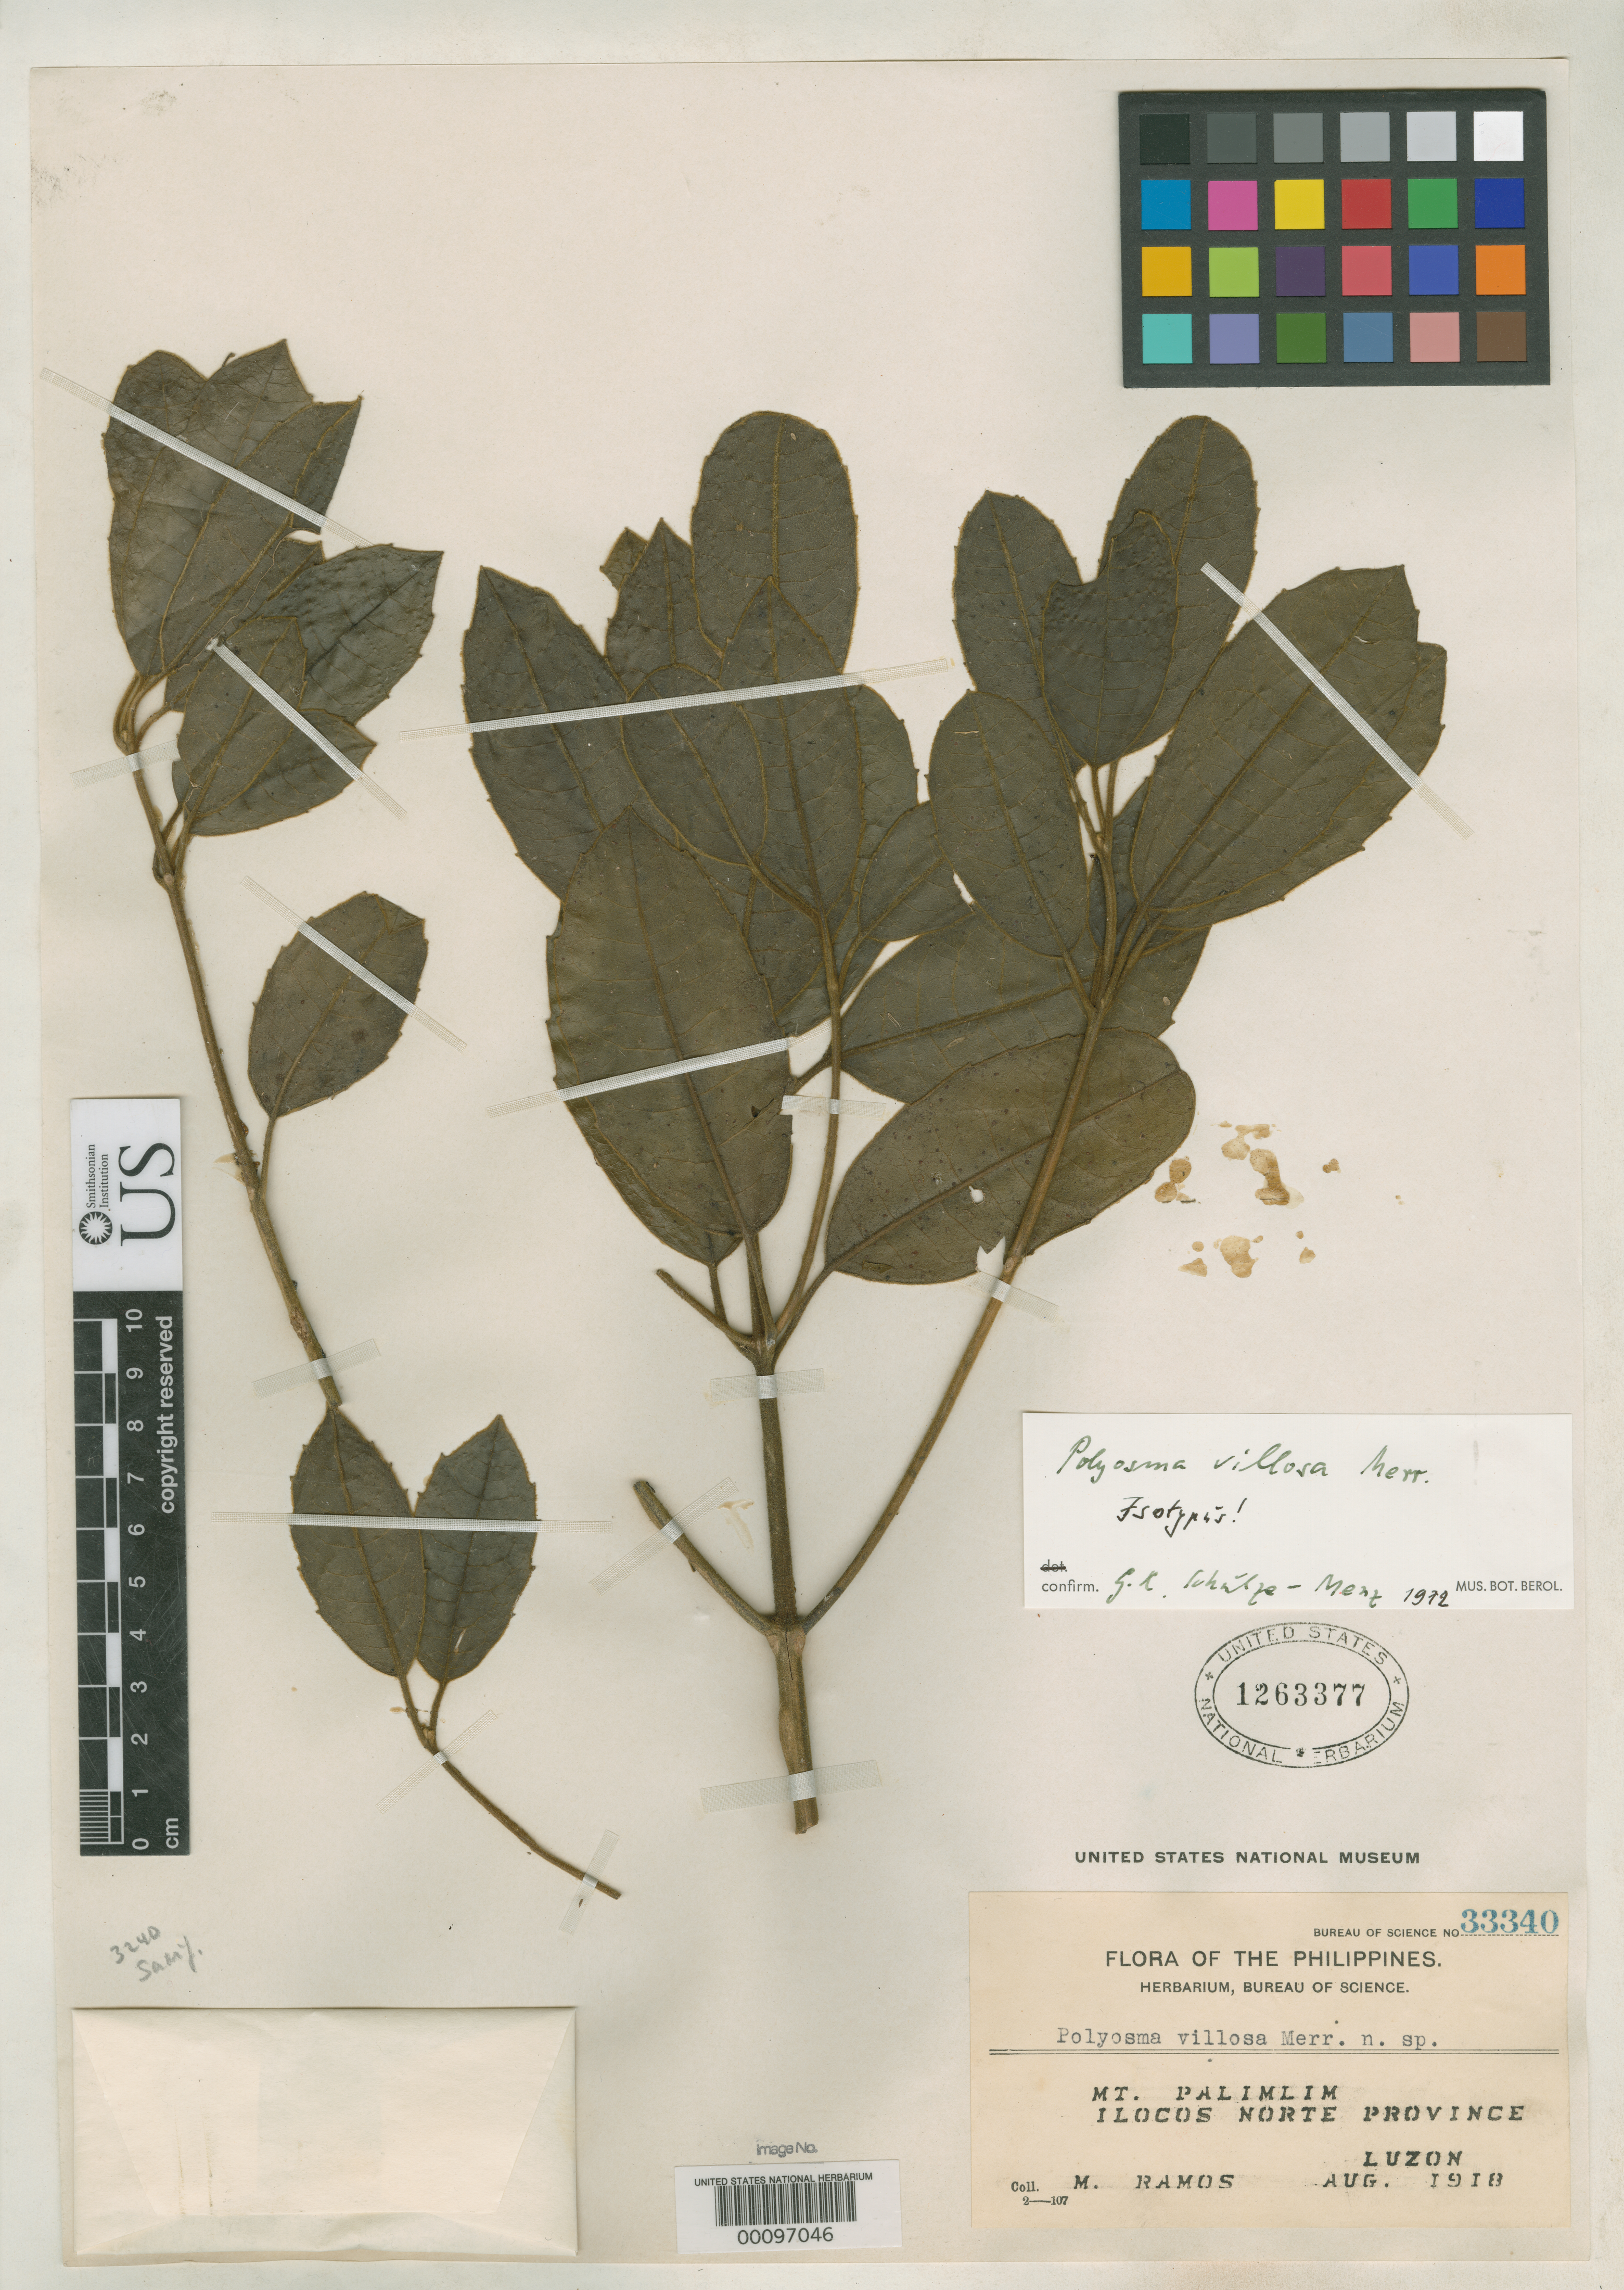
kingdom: Plantae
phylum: Tracheophyta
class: Magnoliopsida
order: Escalloniales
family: Escalloniaceae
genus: Polyosma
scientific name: Polyosma villosa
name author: Merr.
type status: Isotype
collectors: M. Ramos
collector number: Bur. Sci. 33340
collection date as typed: Aug 1918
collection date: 1918-08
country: Philippines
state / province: Ilocos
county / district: Ilocos Norte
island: Luzon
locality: Mt. Palimlin.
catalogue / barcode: US 1263377